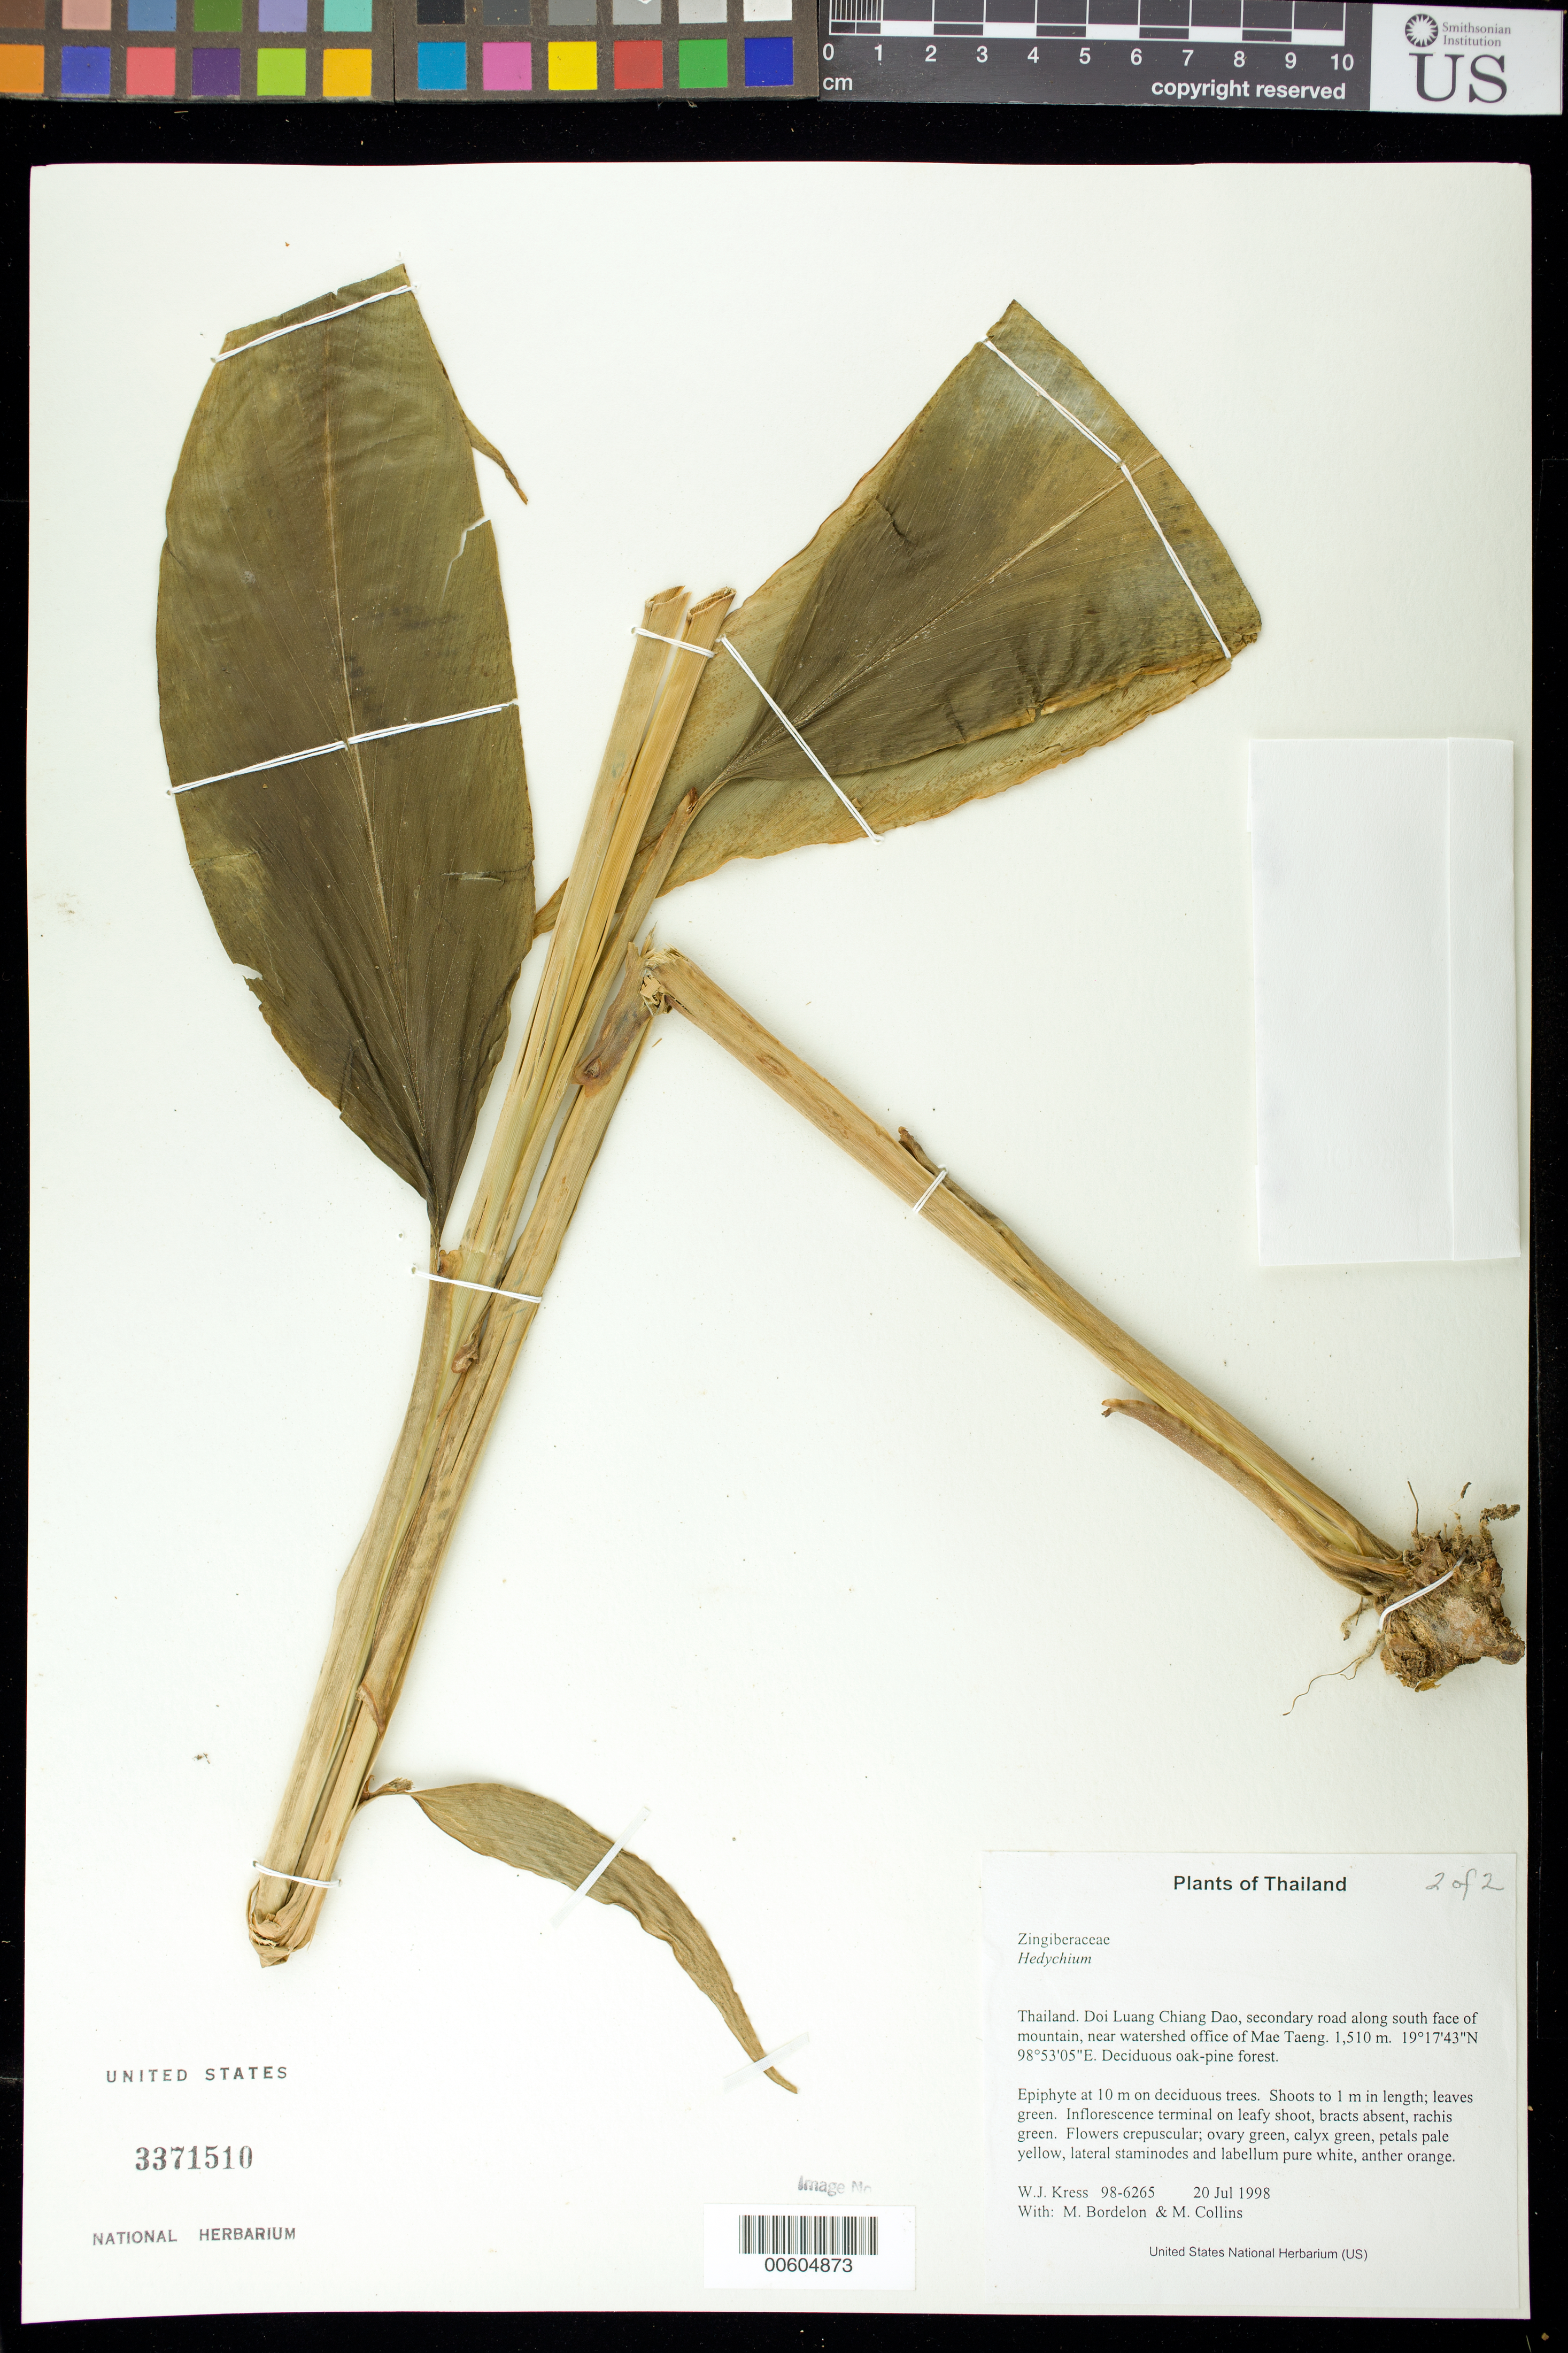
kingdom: Plantae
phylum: Tracheophyta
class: Liliopsida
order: Zingiberales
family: Zingiberaceae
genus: Hedychium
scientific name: Hedychium sp.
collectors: W. J. Kress, M. Bordelon & M. Collins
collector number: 98-6265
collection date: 1998-07-20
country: Thailand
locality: Doi Luang Chiang Dao, secondary road along south face of mountain, near watershed office of Mae Taeng.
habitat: Deciduous oak-pine forest.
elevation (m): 1510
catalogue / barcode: US 3371510